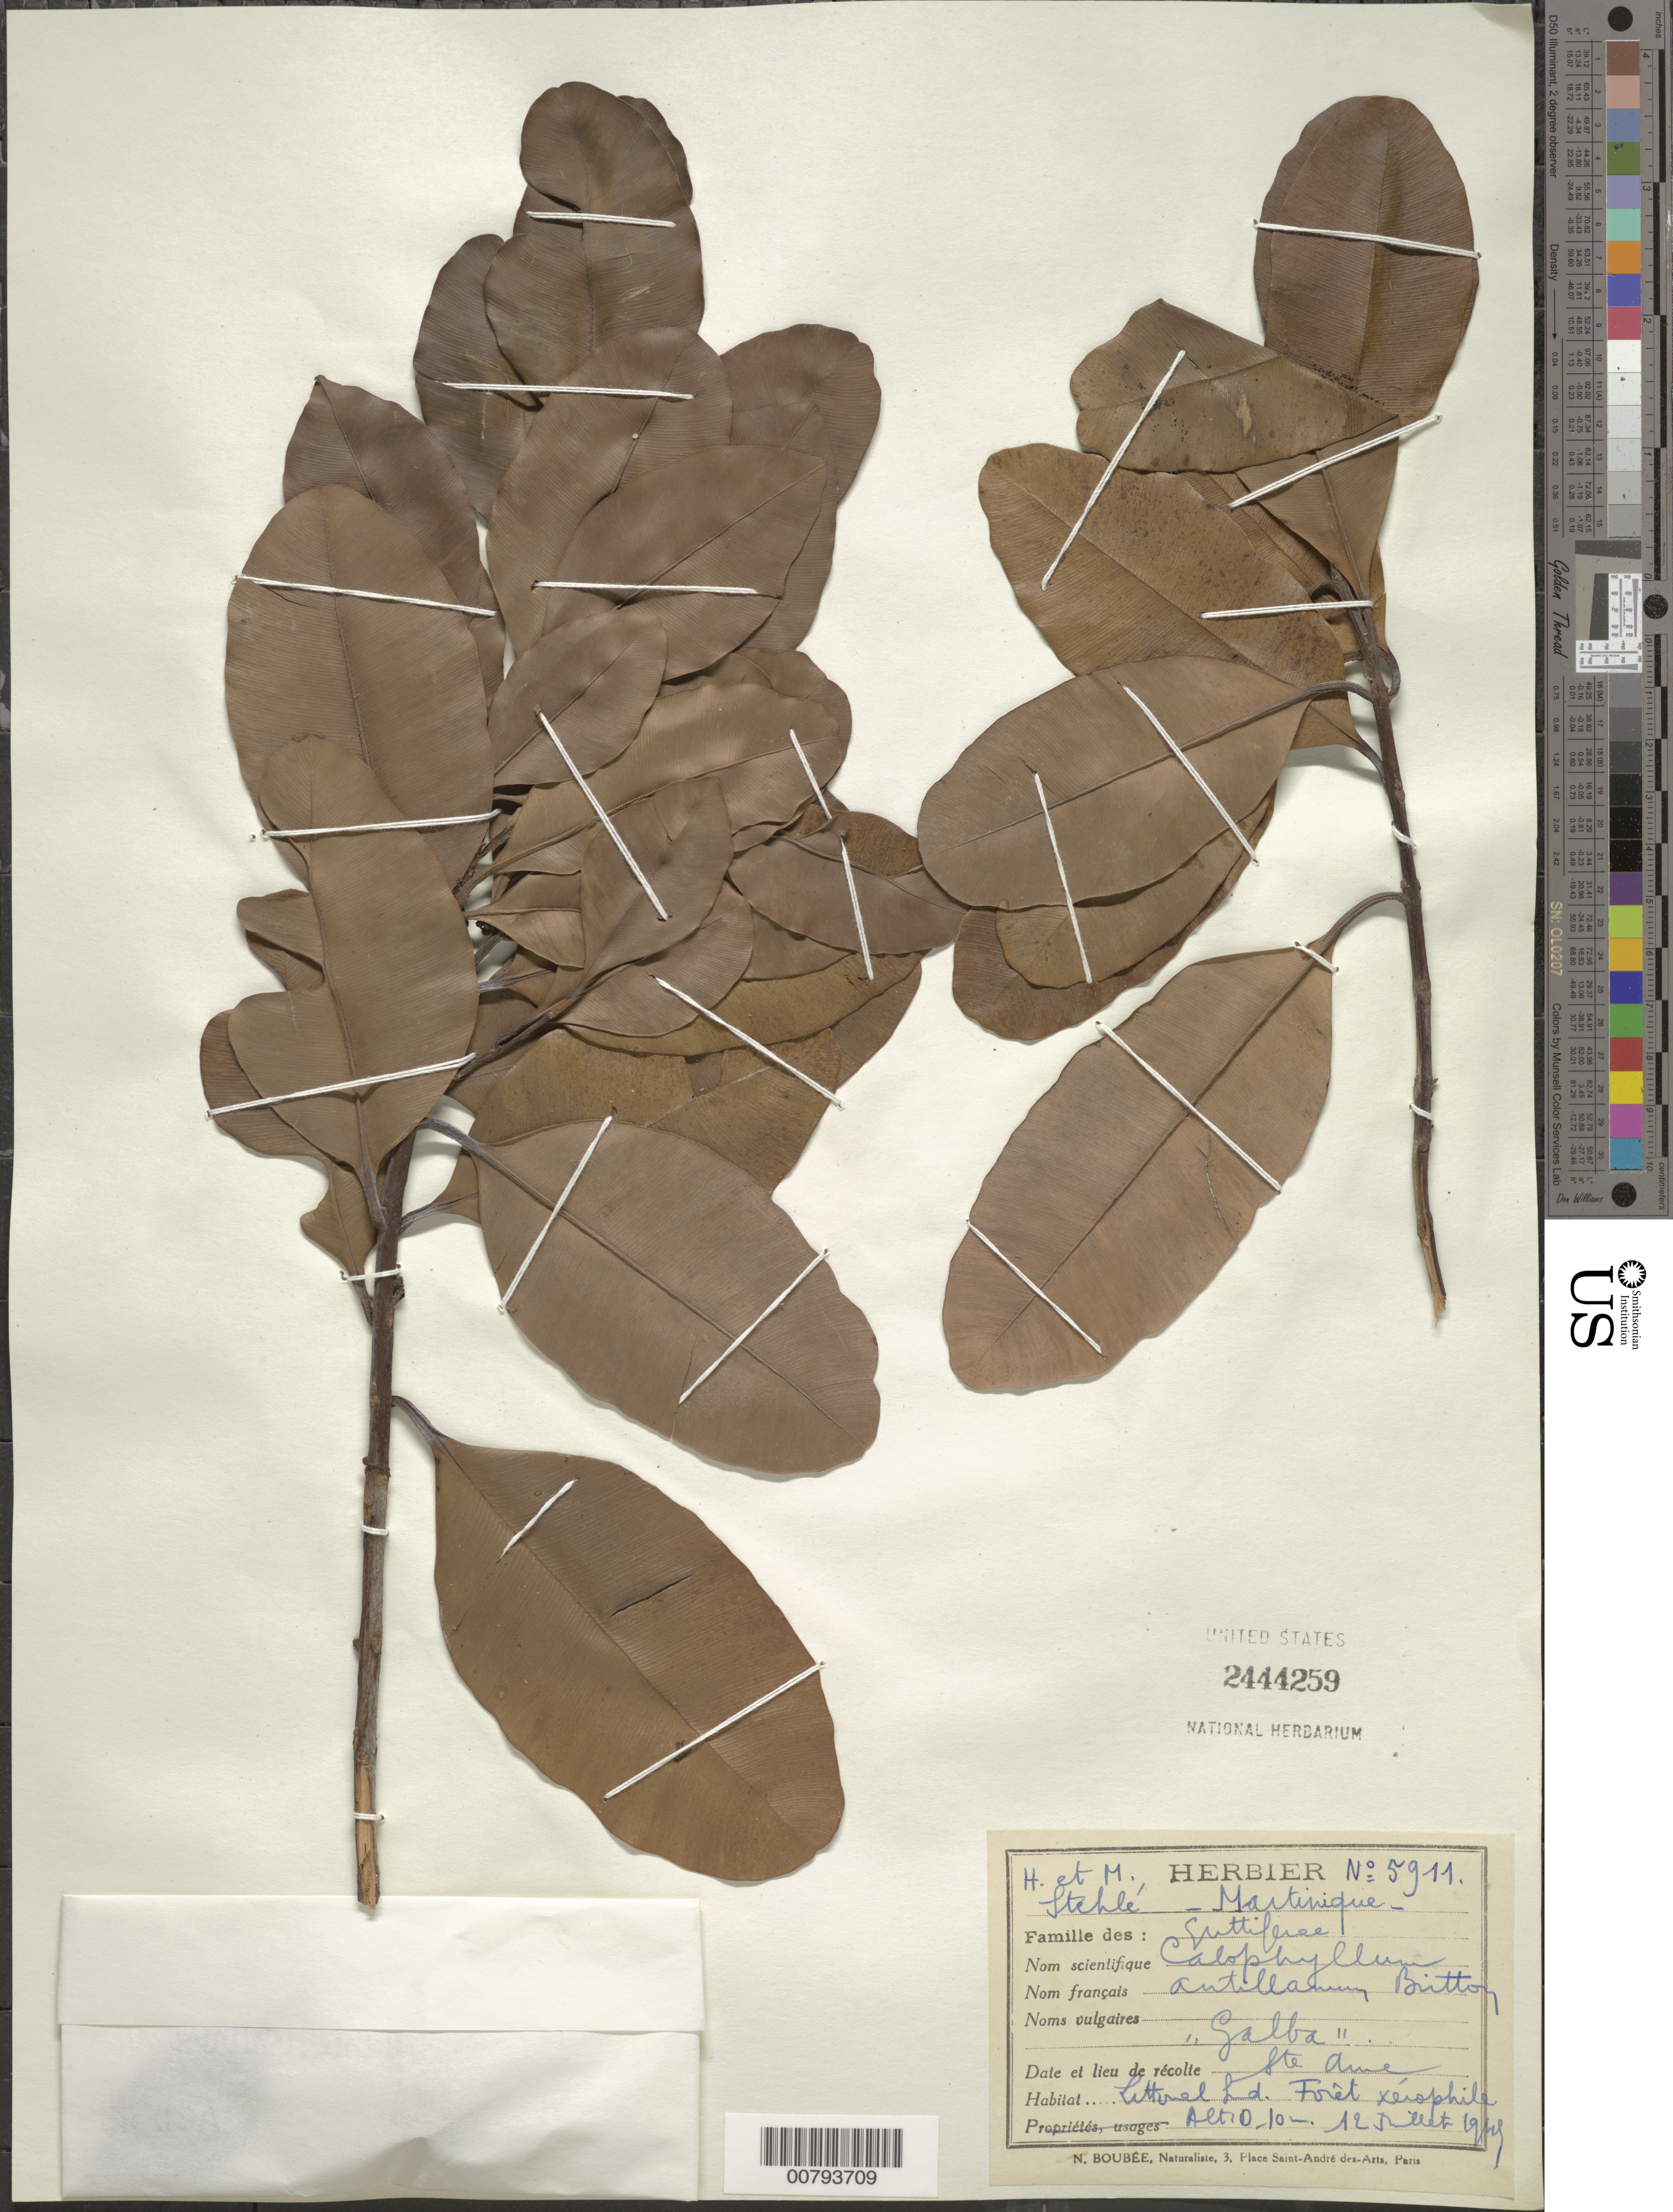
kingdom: Plantae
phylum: Tracheophyta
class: Magnoliopsida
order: Malpighiales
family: Calophyllaceae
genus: Calophyllum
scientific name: Calophyllum calaba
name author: L.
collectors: H. Stehlé & M. Stehlé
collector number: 5911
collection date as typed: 19 Jul 1914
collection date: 1914-07-19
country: Martinique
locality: St. Anne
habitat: Forêt xérophile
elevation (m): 0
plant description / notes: Common name: Galba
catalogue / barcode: US 2444259